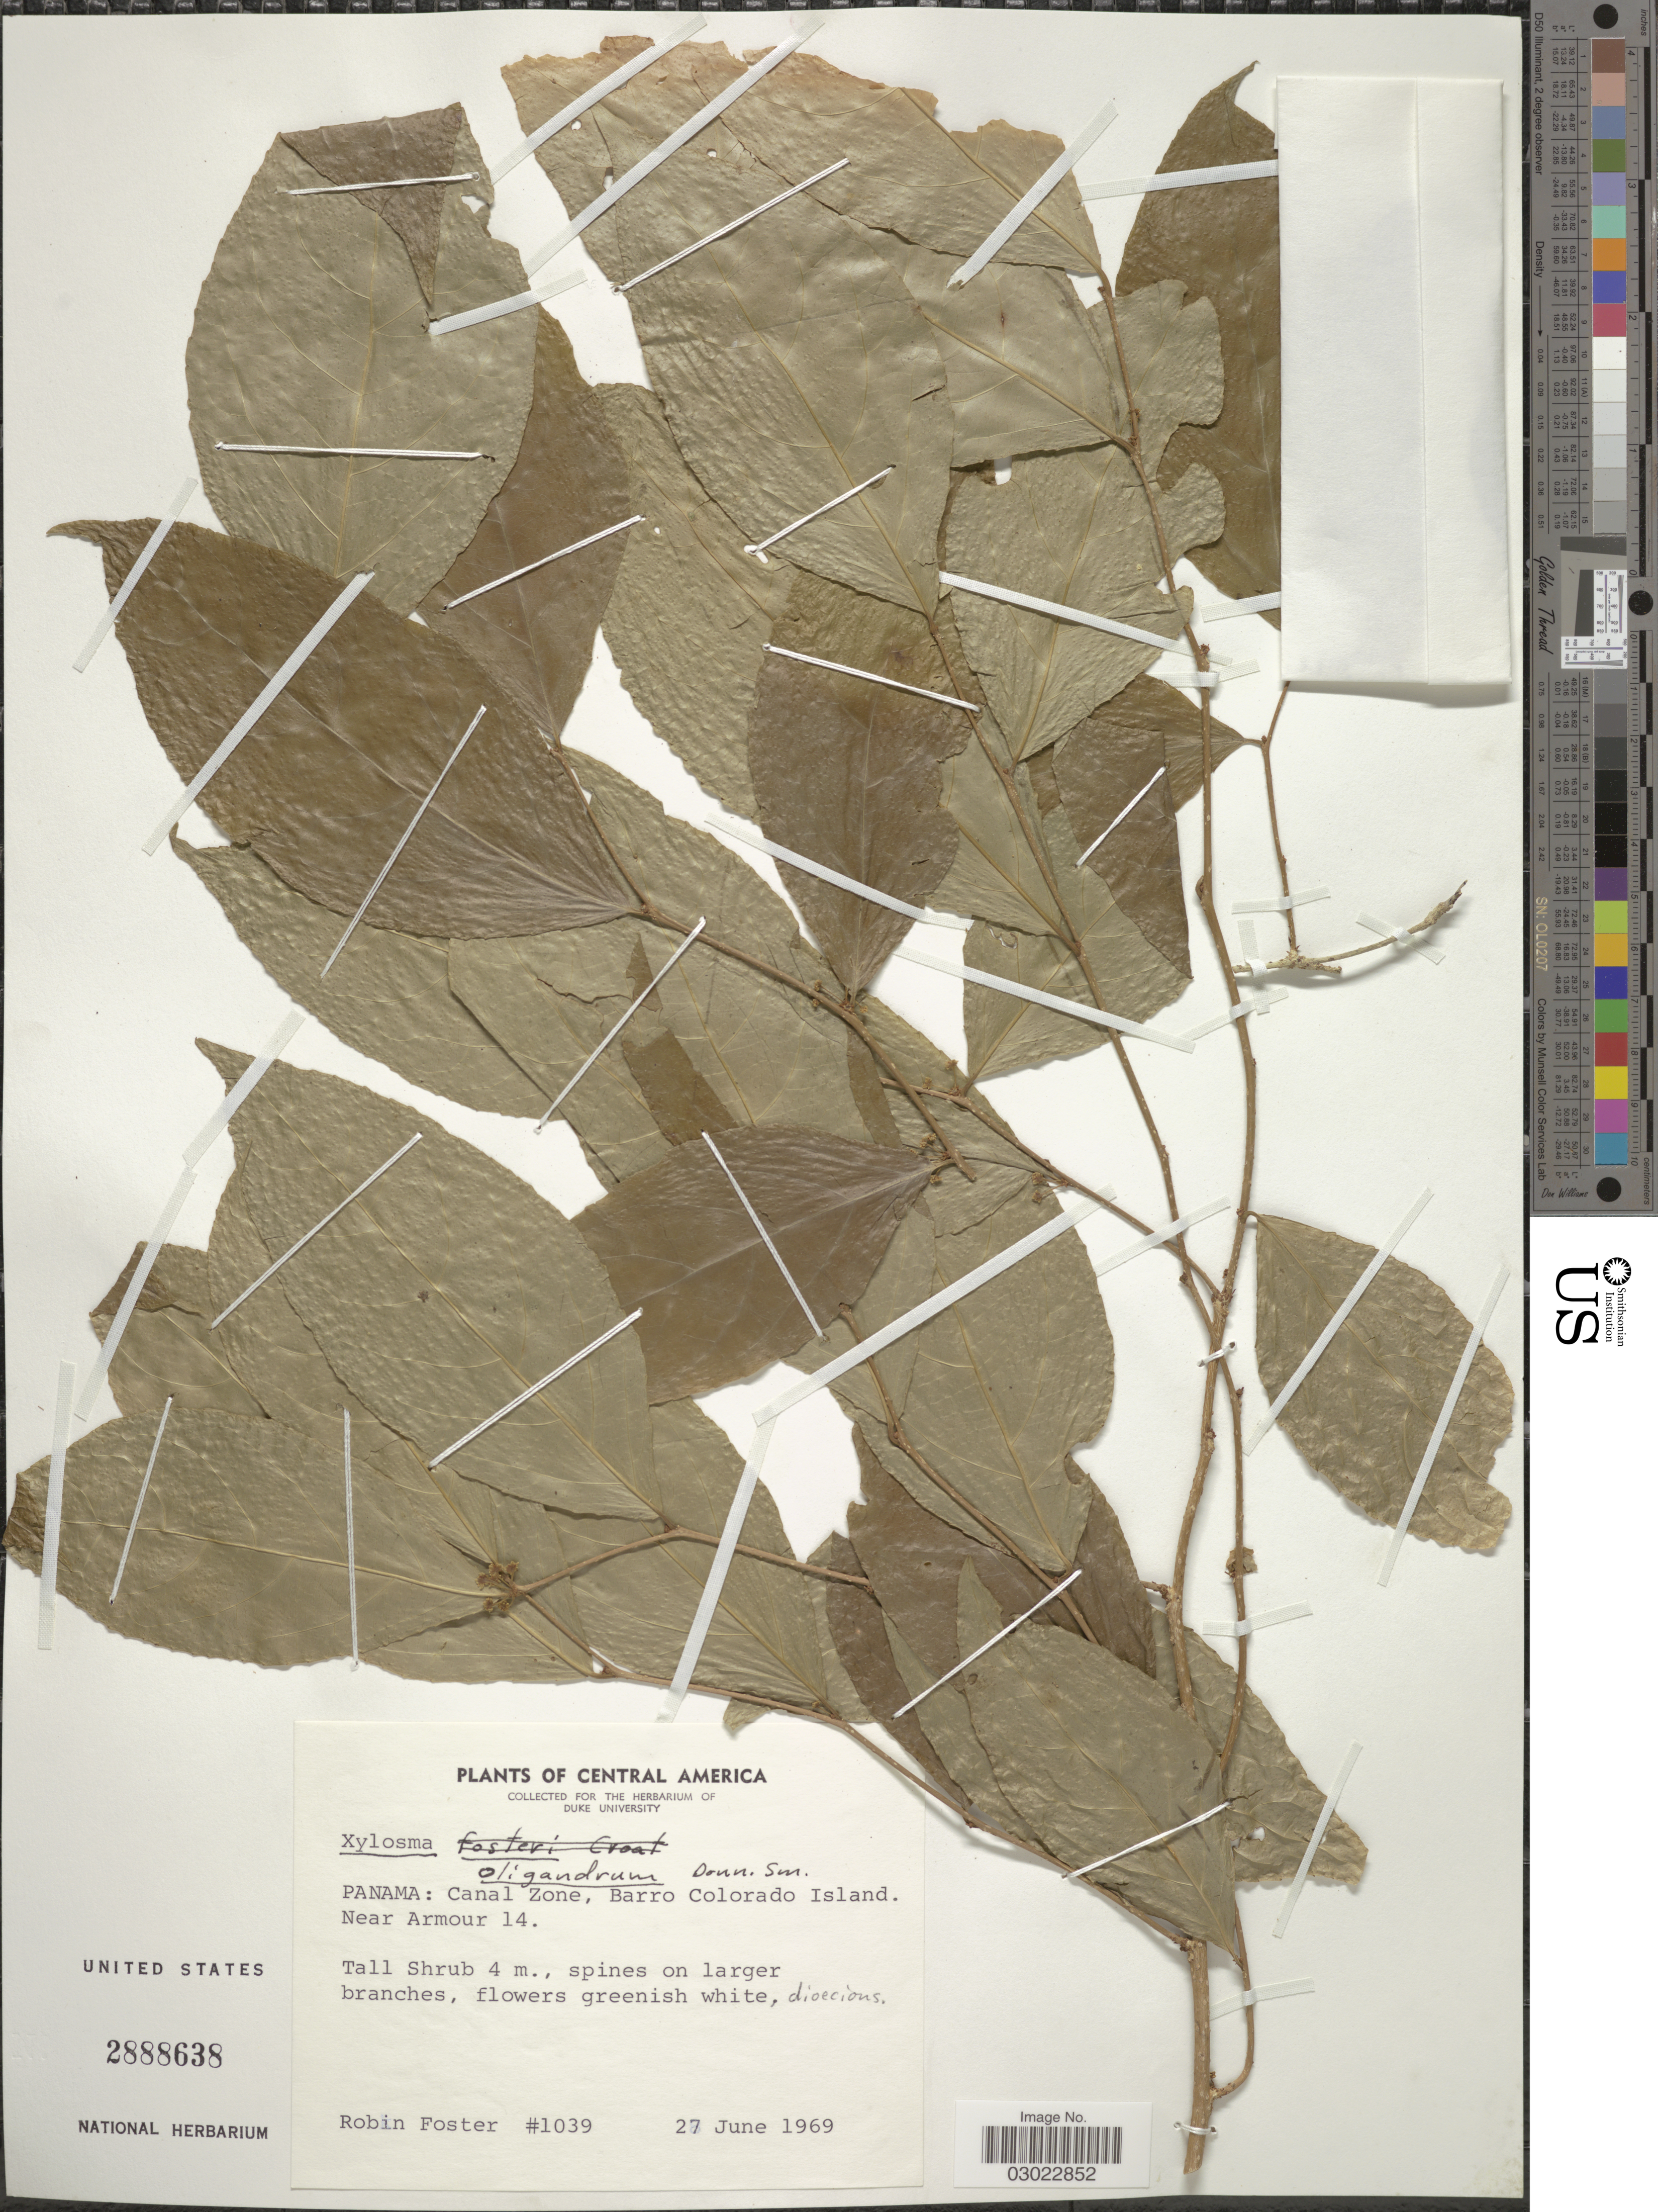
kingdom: Plantae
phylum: Tracheophyta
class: Magnoliopsida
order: Malpighiales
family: Salicaceae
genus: Xylosma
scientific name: Xylosma oligandra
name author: Donn. Sm.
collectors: R. B. Foster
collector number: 1039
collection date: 1969-06-27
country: Panama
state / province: Panamá Oeste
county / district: Canal Zone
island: Barro Colorado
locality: Canal Zone, Barro Colorado Island. Near Armour 14.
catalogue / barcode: US 2888638